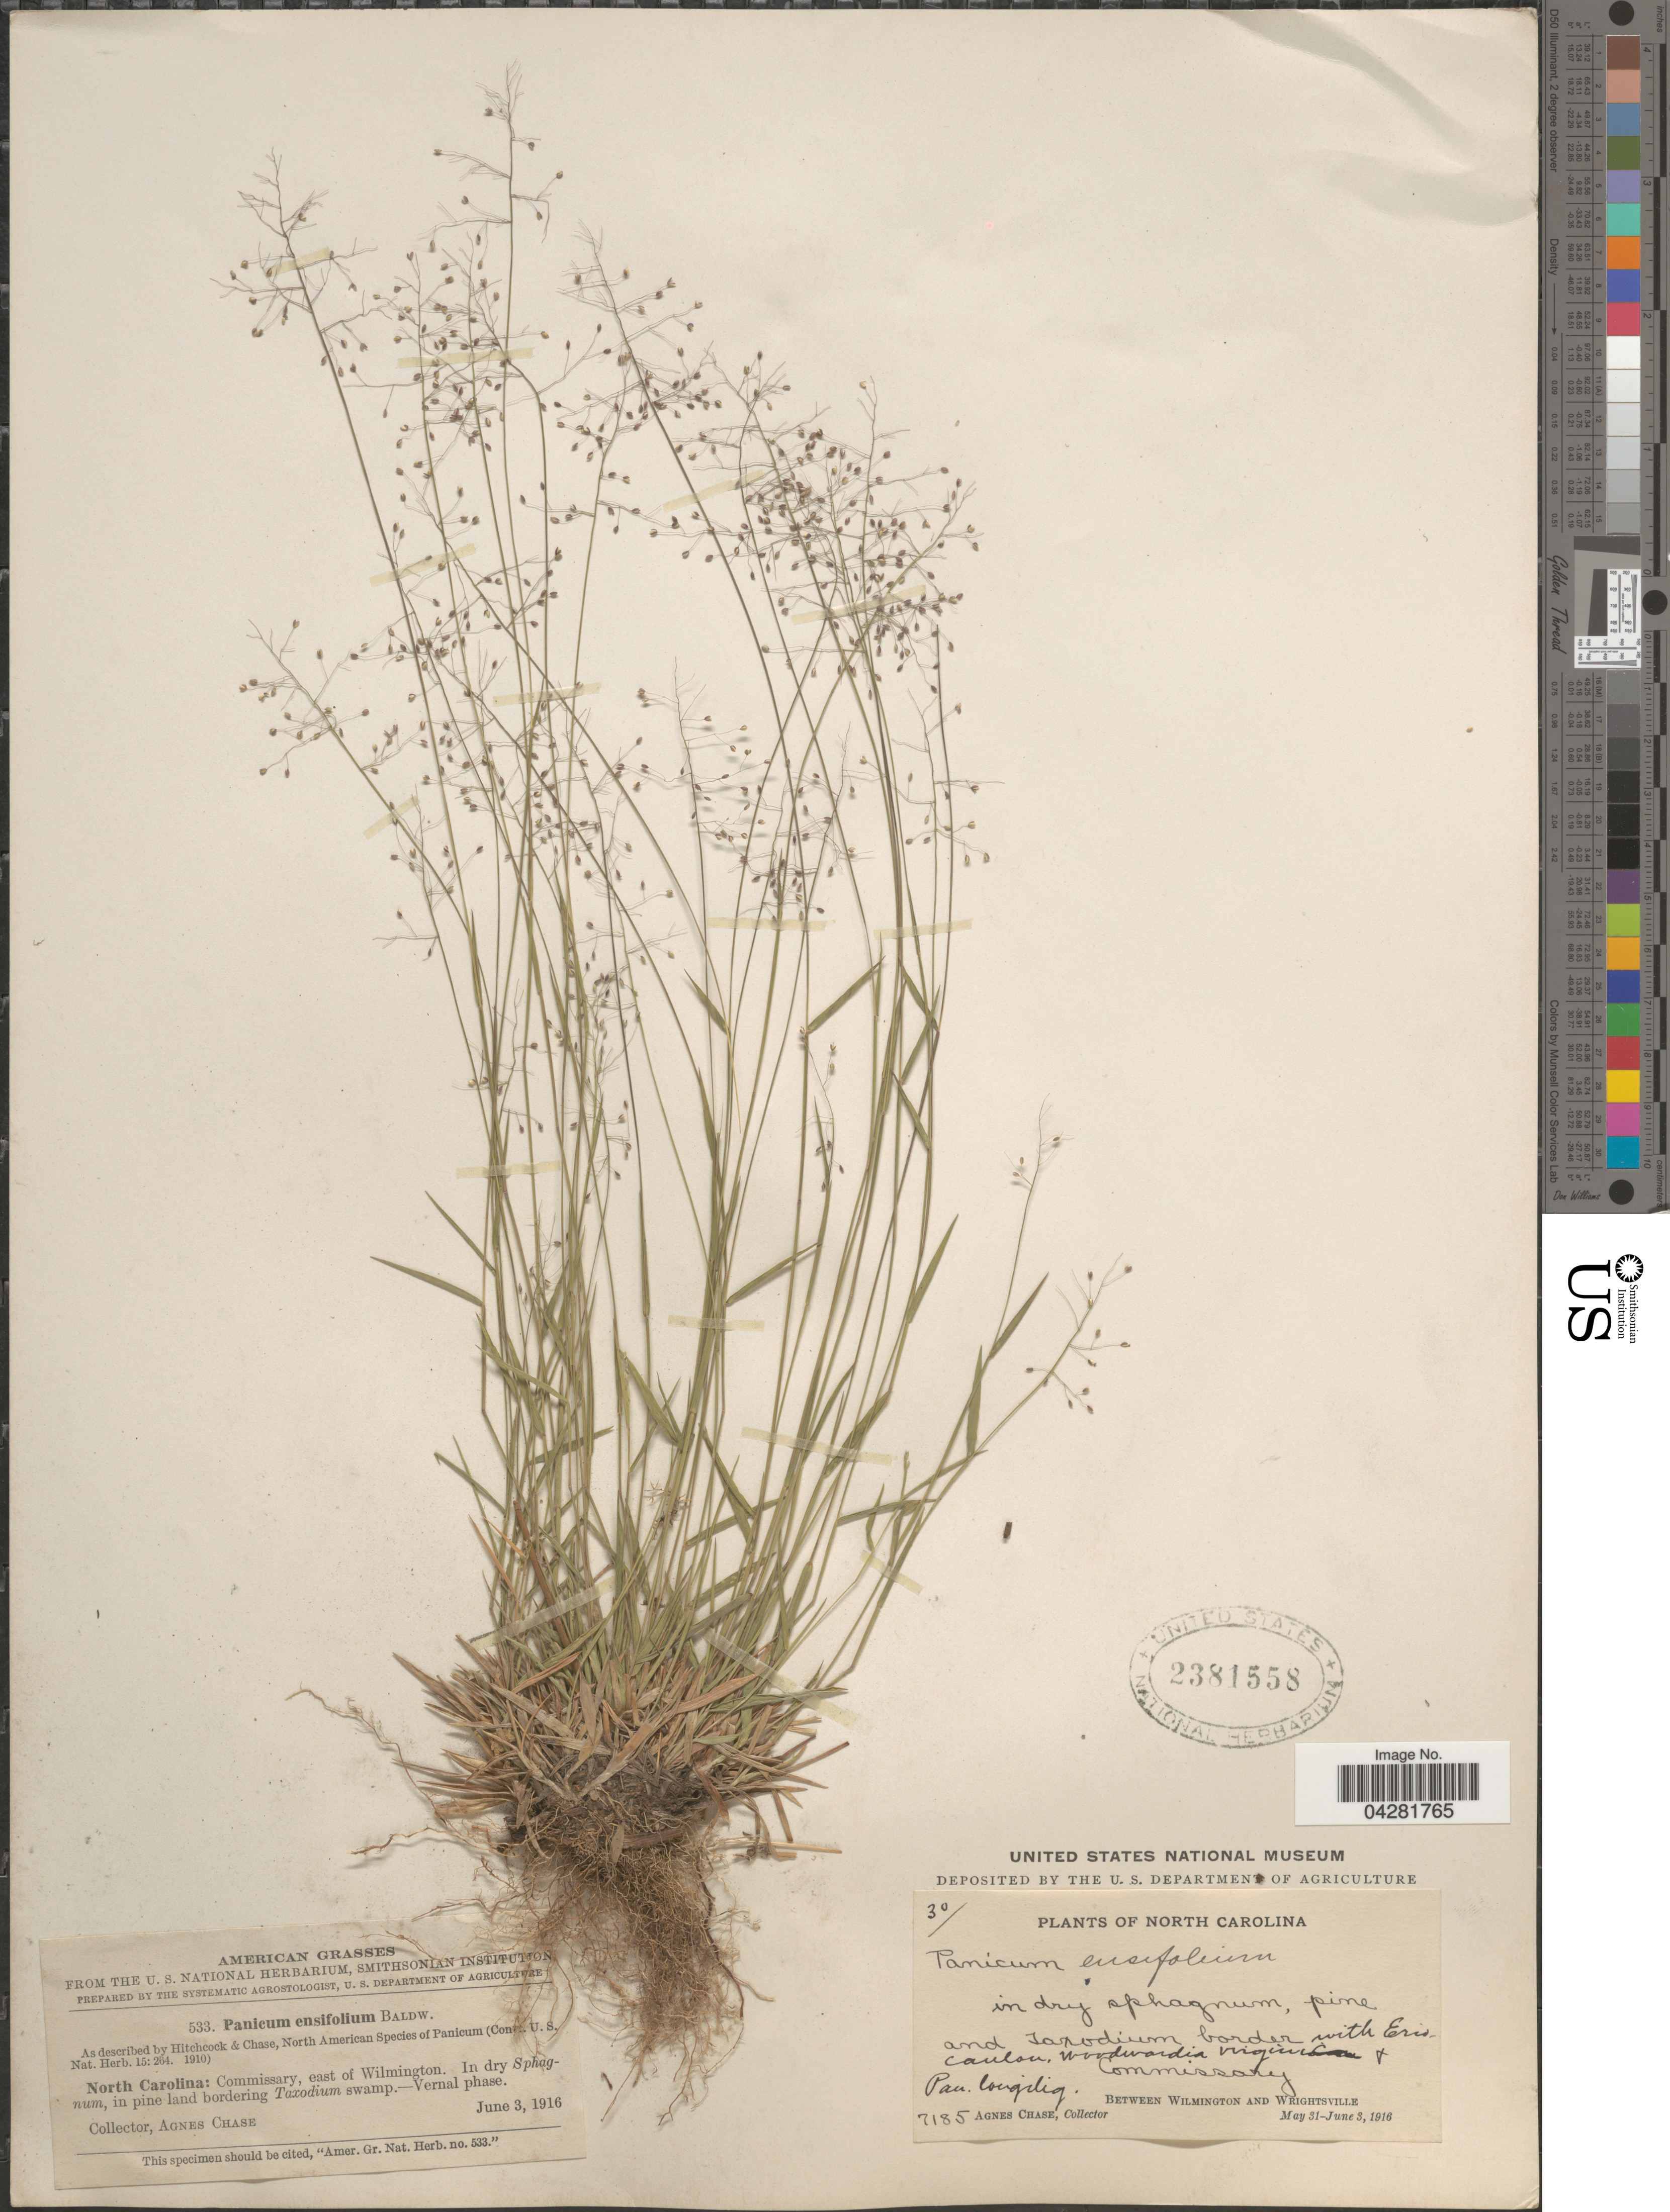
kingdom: Plantae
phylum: Tracheophyta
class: Liliopsida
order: Poales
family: Poaceae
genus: Dichanthelium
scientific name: Dichanthelium ensifolium var. ensifolium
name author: (Baldwin ex Elliot) Gould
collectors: A. Chase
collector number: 7185/533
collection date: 1916-06-03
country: United States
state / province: North Carolina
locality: Commissary, between Wilmington and Wrightsville. East of Wilmington.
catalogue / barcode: US 2381558